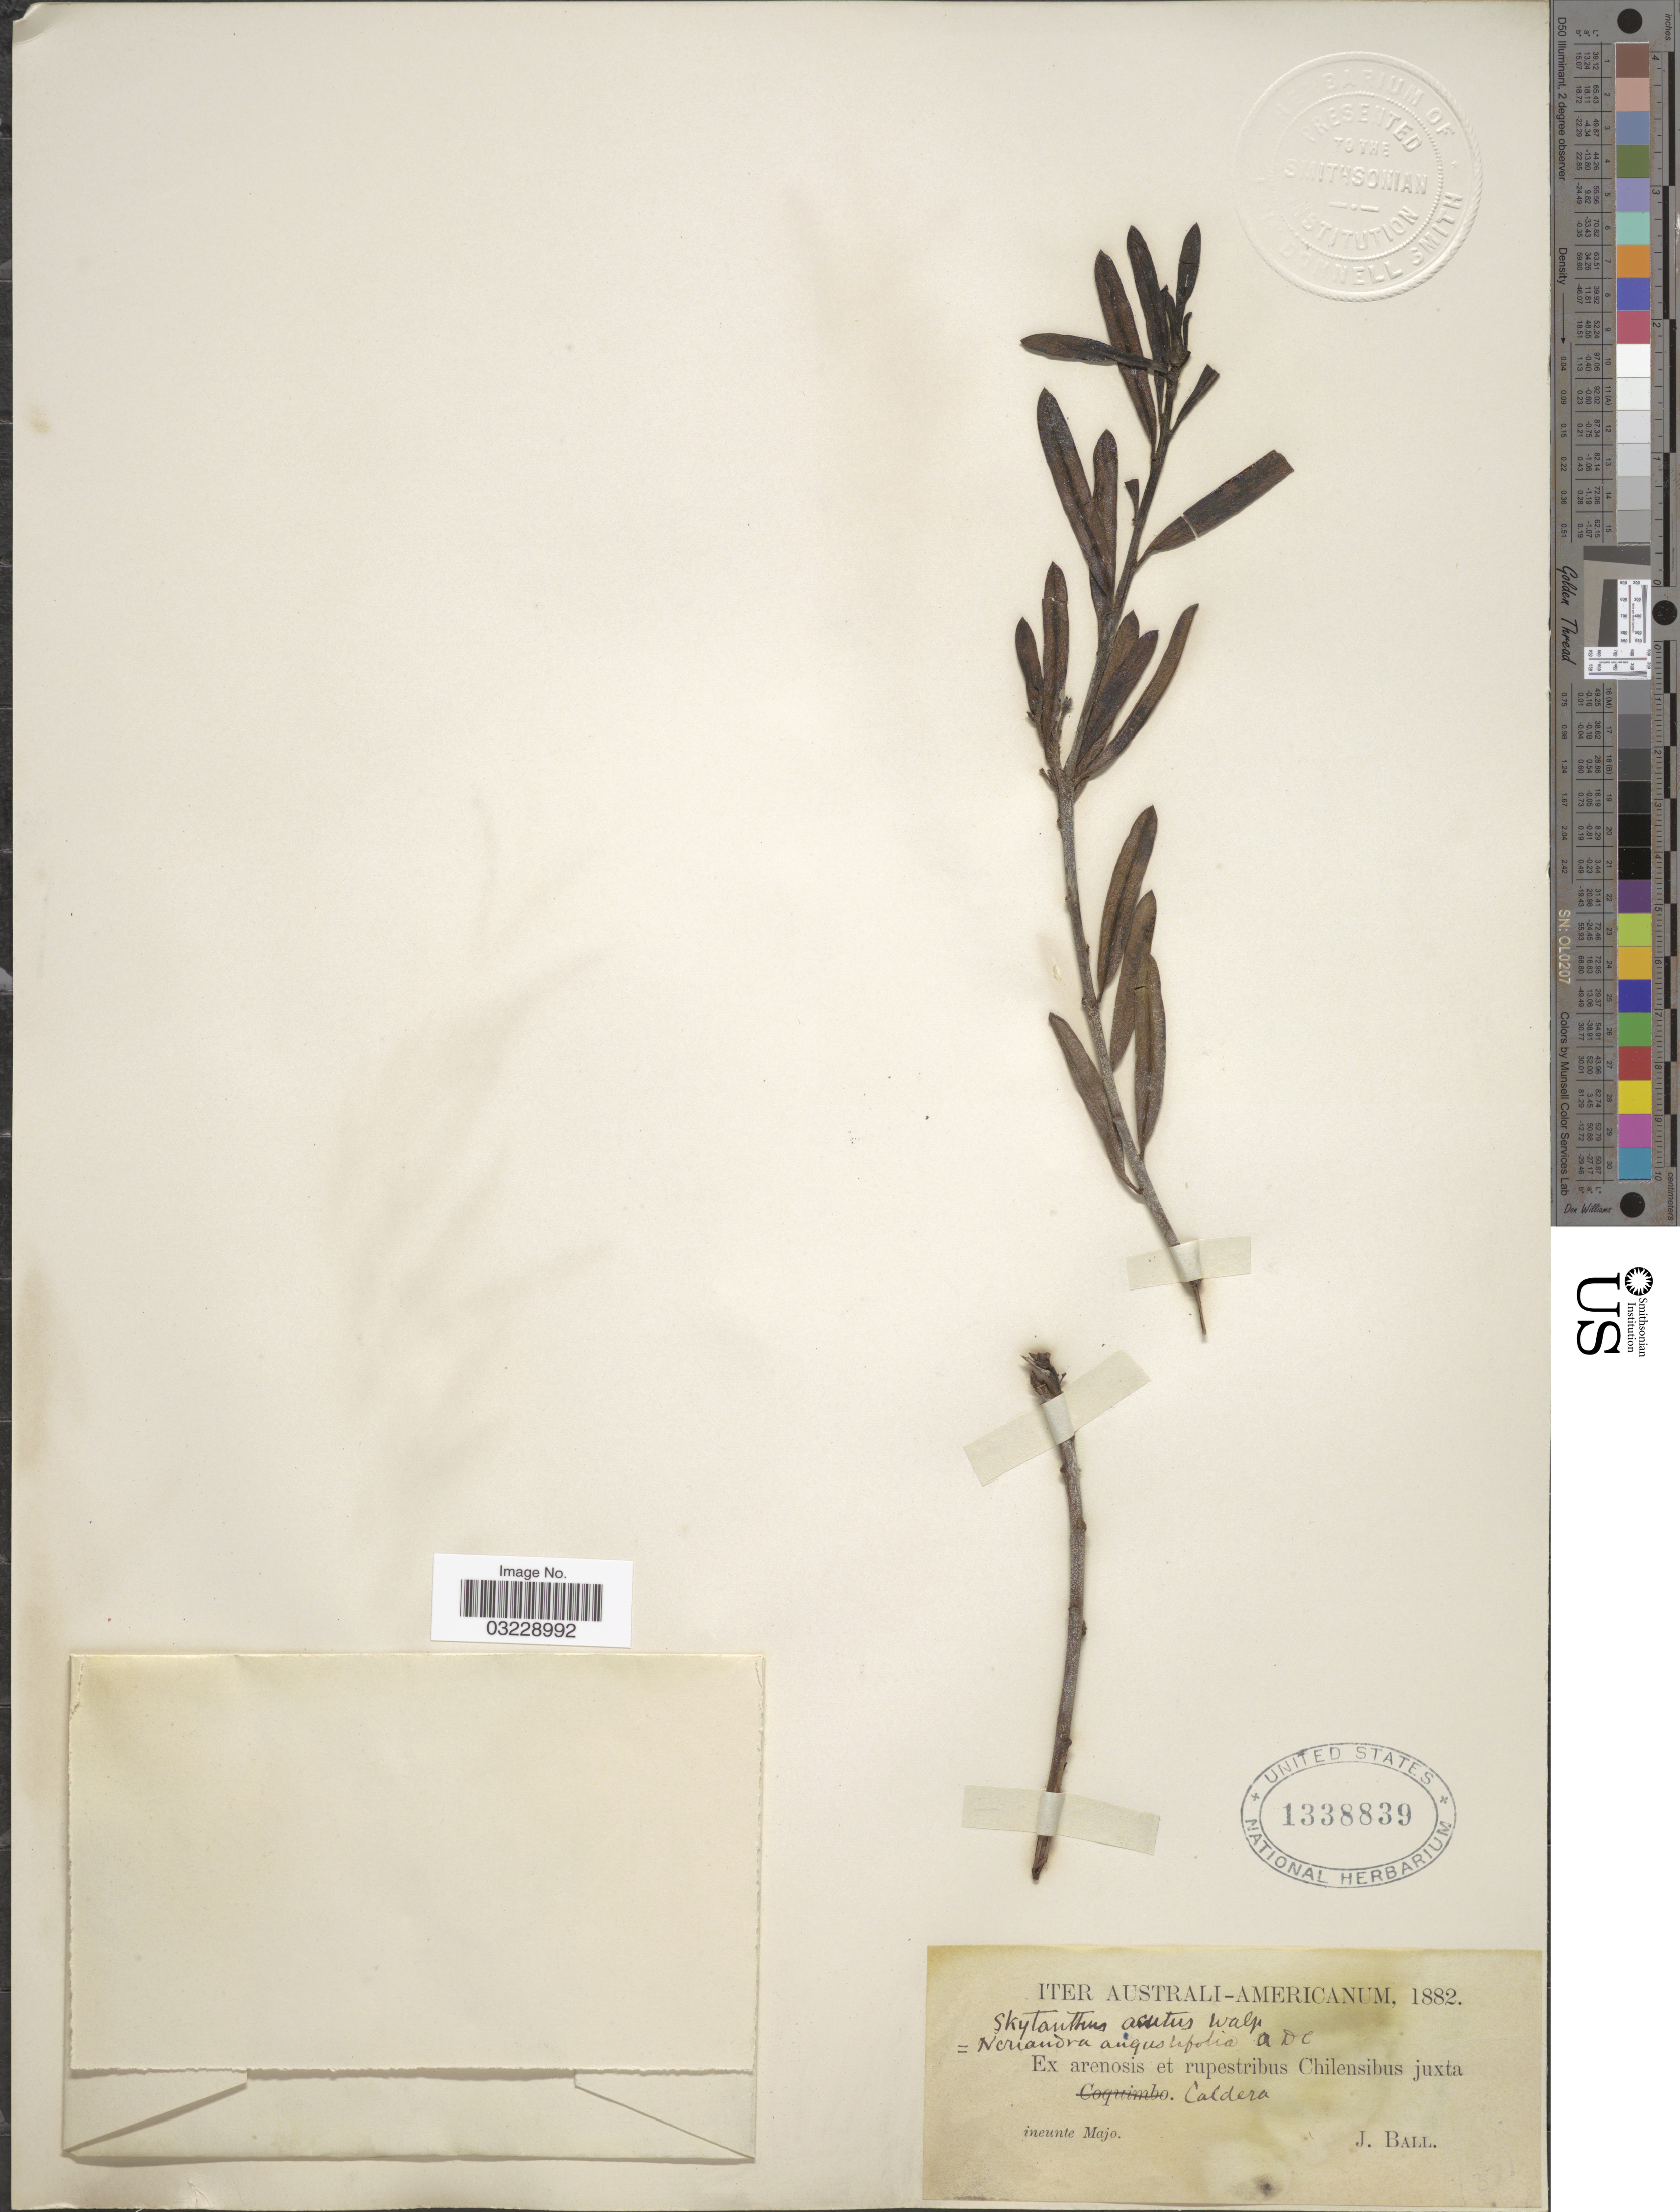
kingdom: Plantae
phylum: Tracheophyta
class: Magnoliopsida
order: Gentianales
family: Apocynaceae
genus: Skytanthus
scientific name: Skytanthus acutus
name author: Meyen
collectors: J. Ball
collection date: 1882-05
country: Chile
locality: Ex arenosis et rupestribus Chilensibus juxta Caldera.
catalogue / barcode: US 1338839